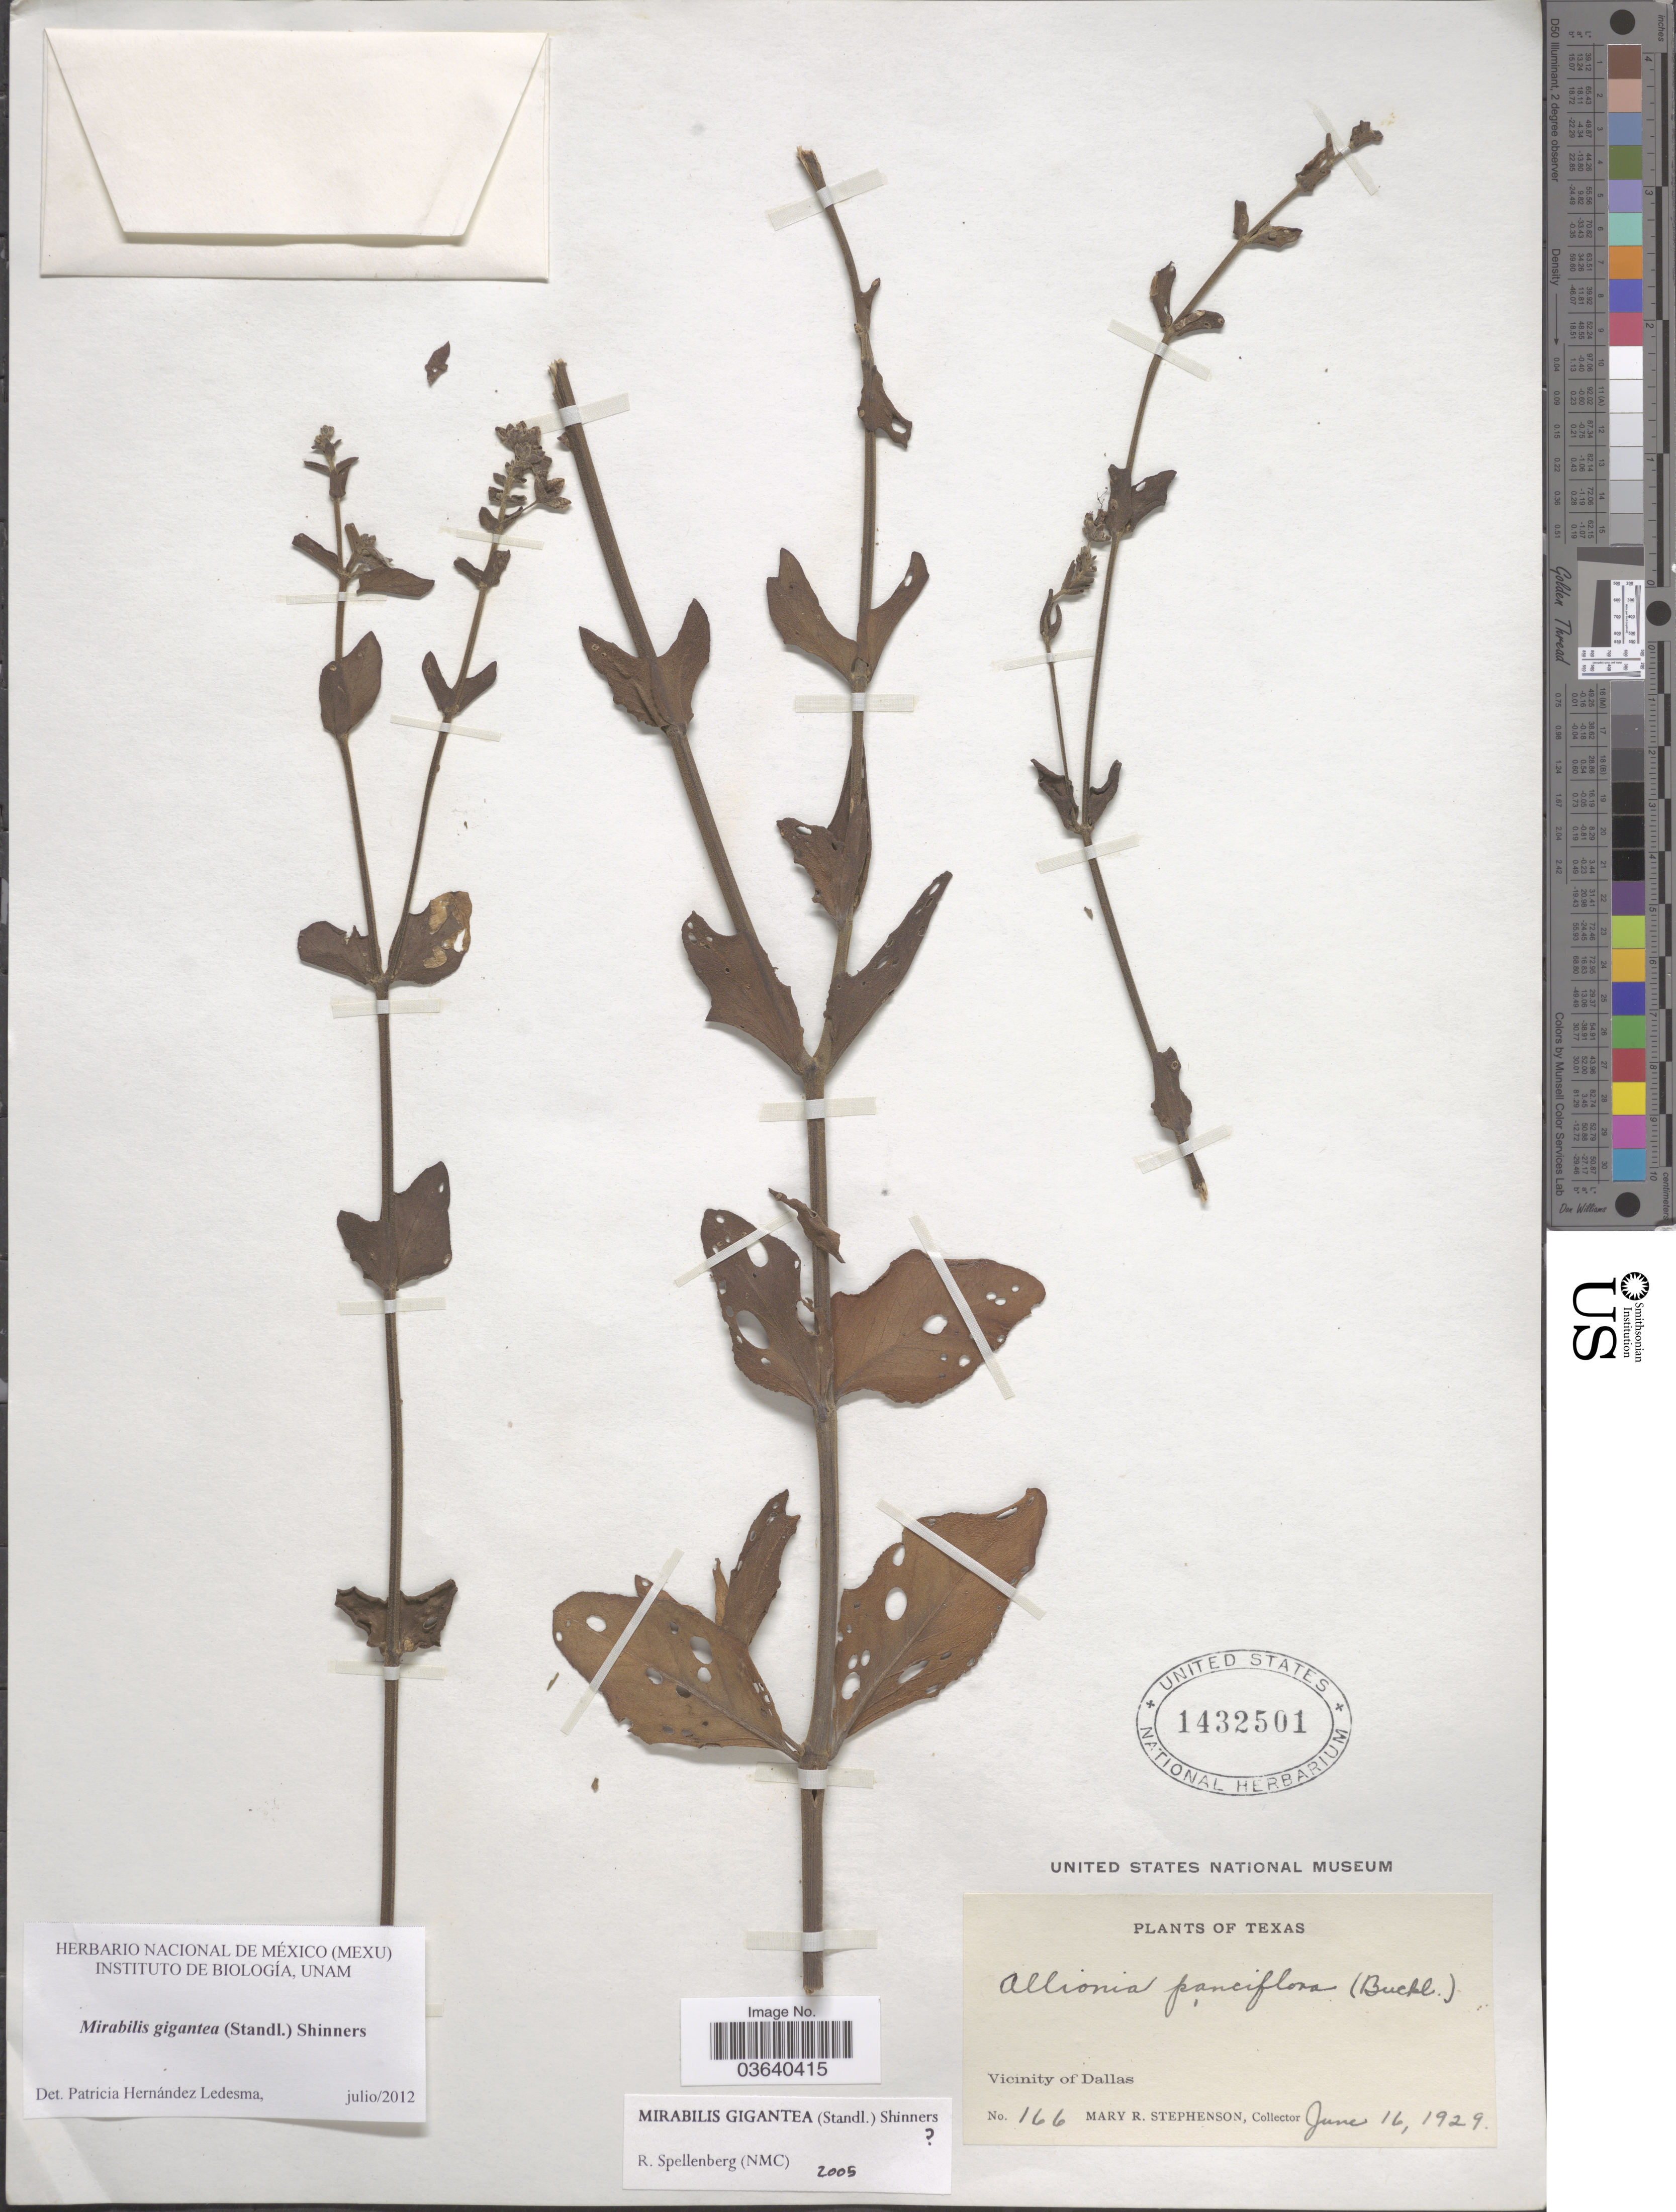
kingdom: Plantae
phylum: Tracheophyta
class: Magnoliopsida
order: Caryophyllales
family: Nyctaginaceae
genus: Mirabilis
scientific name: Mirabilis gigantea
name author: (Standl.) Shinners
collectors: M. Stephenson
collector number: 166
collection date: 1929-06-16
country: United States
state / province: Texas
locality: Vicinity of Dallas.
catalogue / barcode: US 1432501